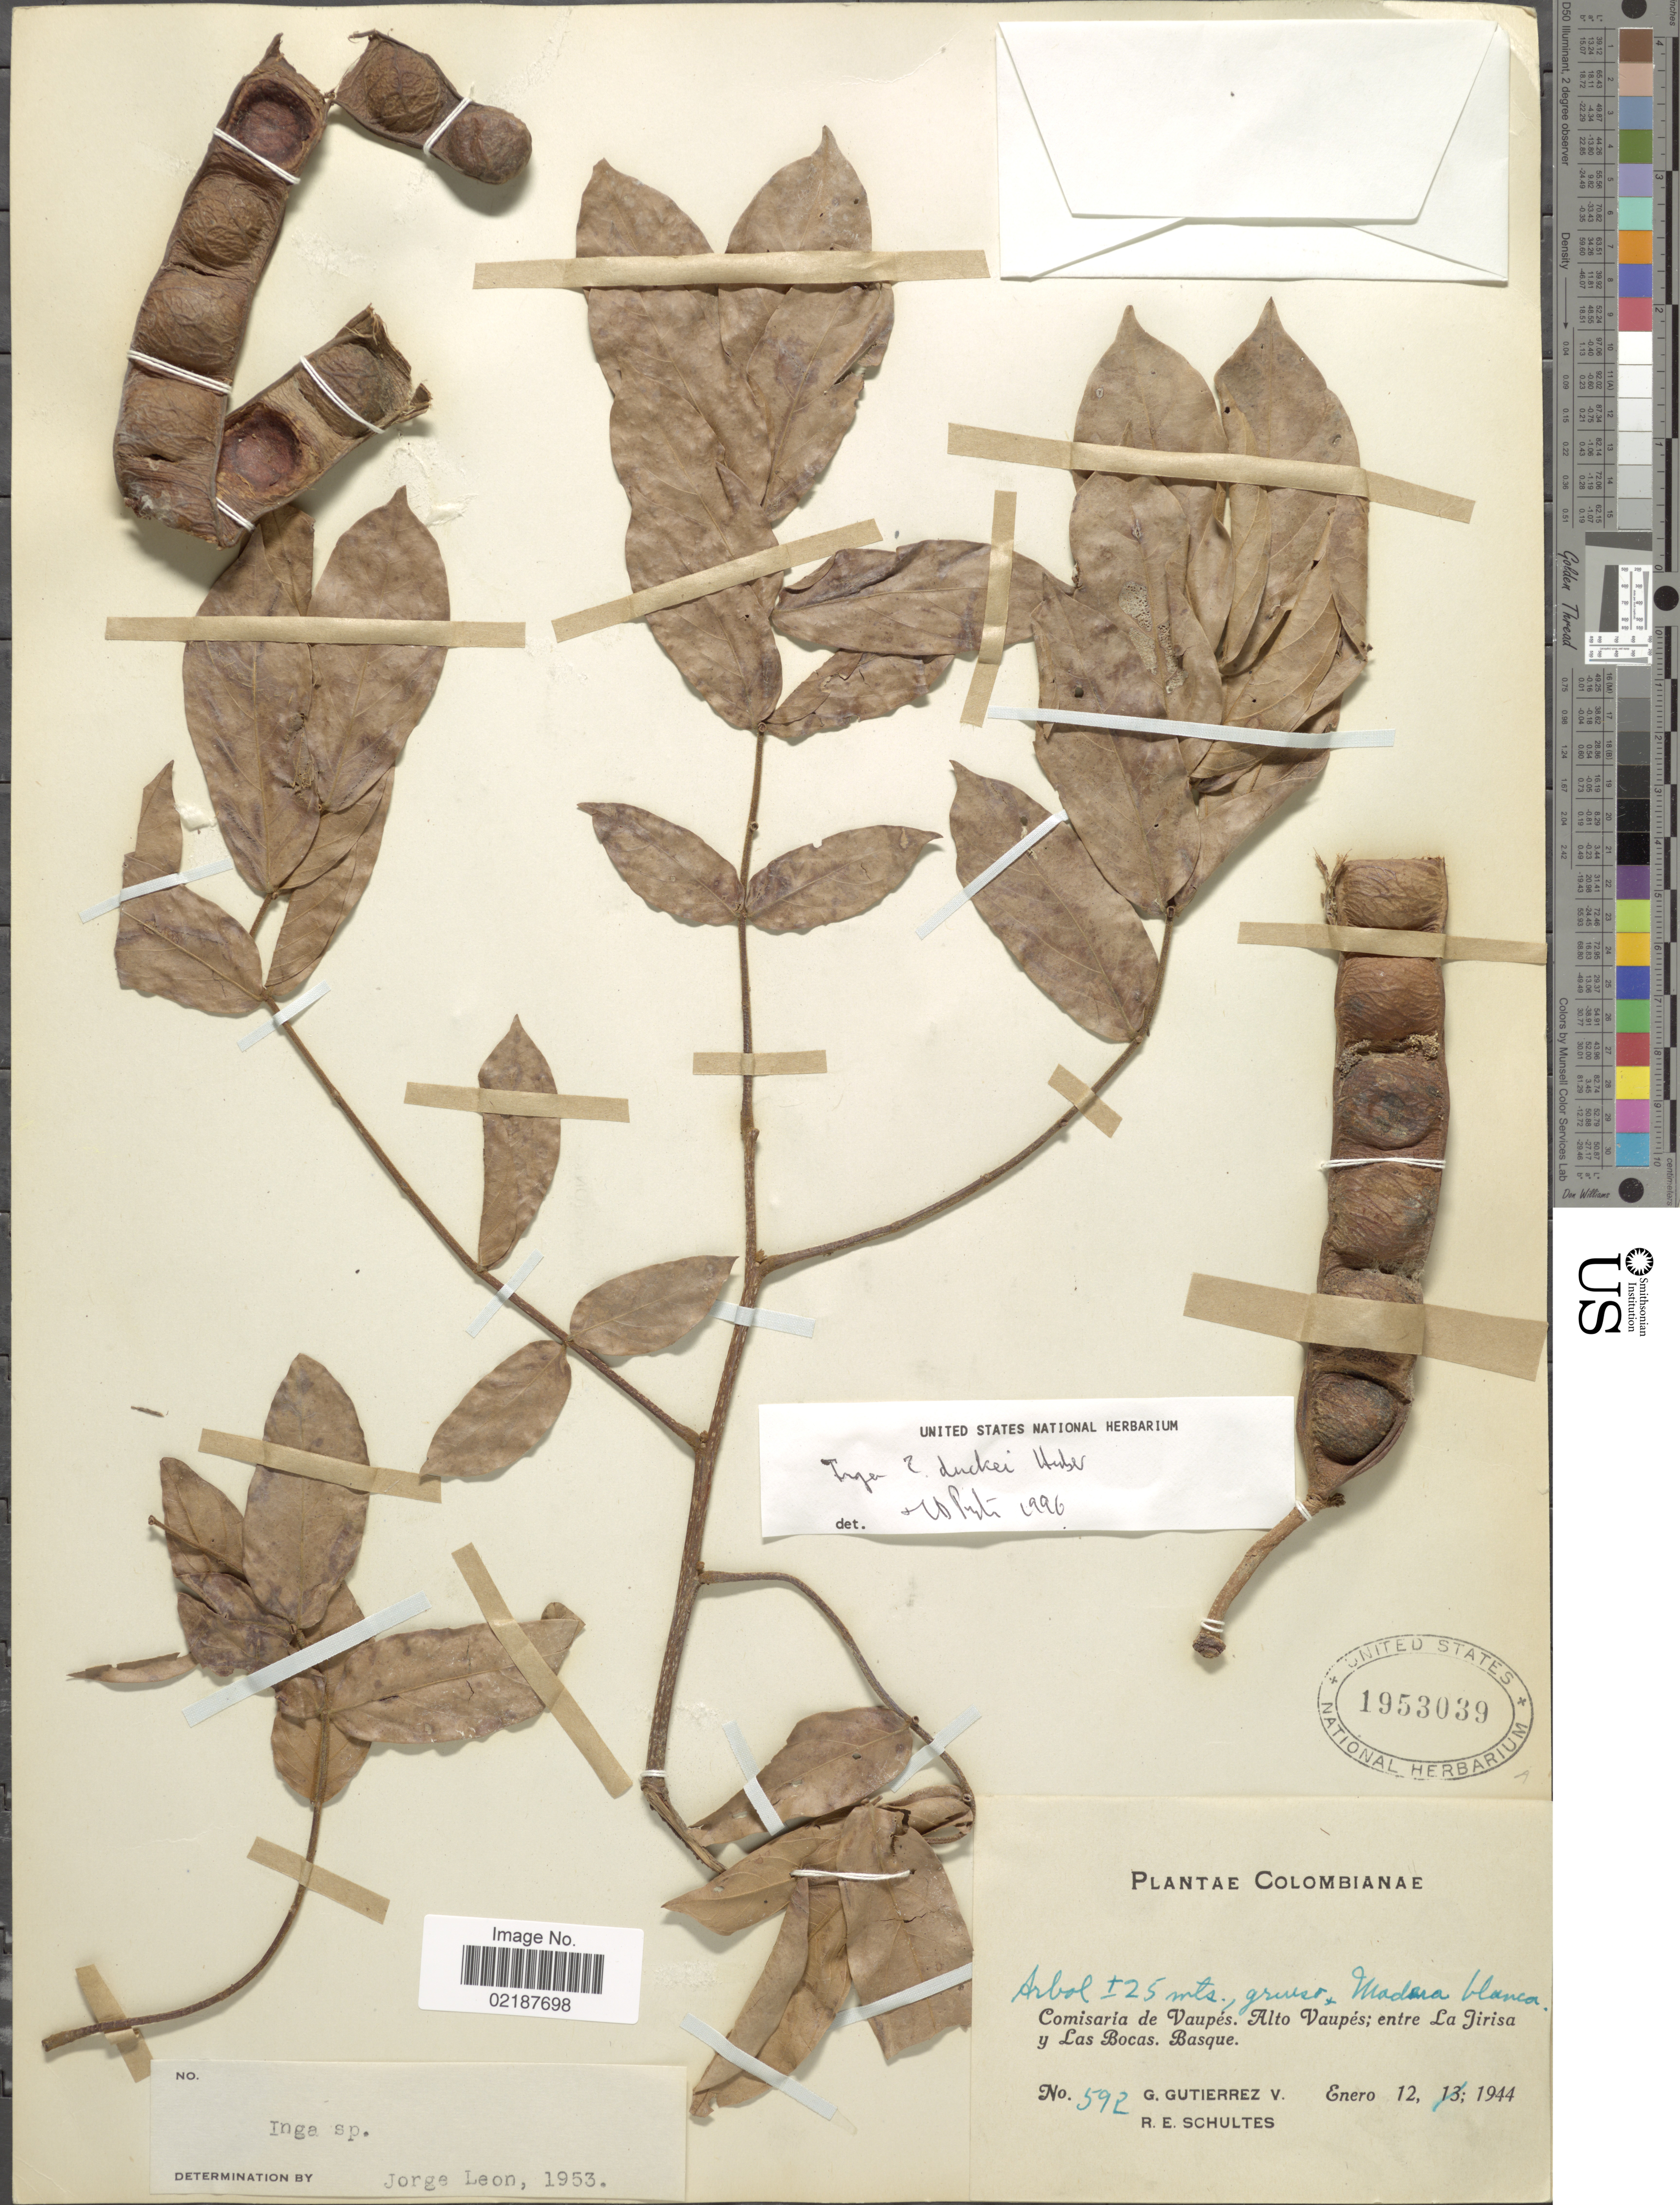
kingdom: Plantae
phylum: Tracheophyta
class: Magnoliopsida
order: Fabales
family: Fabaceae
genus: Inga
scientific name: Inga duckei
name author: Huber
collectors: G. Gutiérrez V. & R. E. Schultes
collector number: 592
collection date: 1944-01-12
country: Colombia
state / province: Vaupés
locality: Comisaria de Vaupes, Alto Vaupes; entre La Jirisa y Las Bocas, Basque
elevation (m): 25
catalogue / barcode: US 1953039